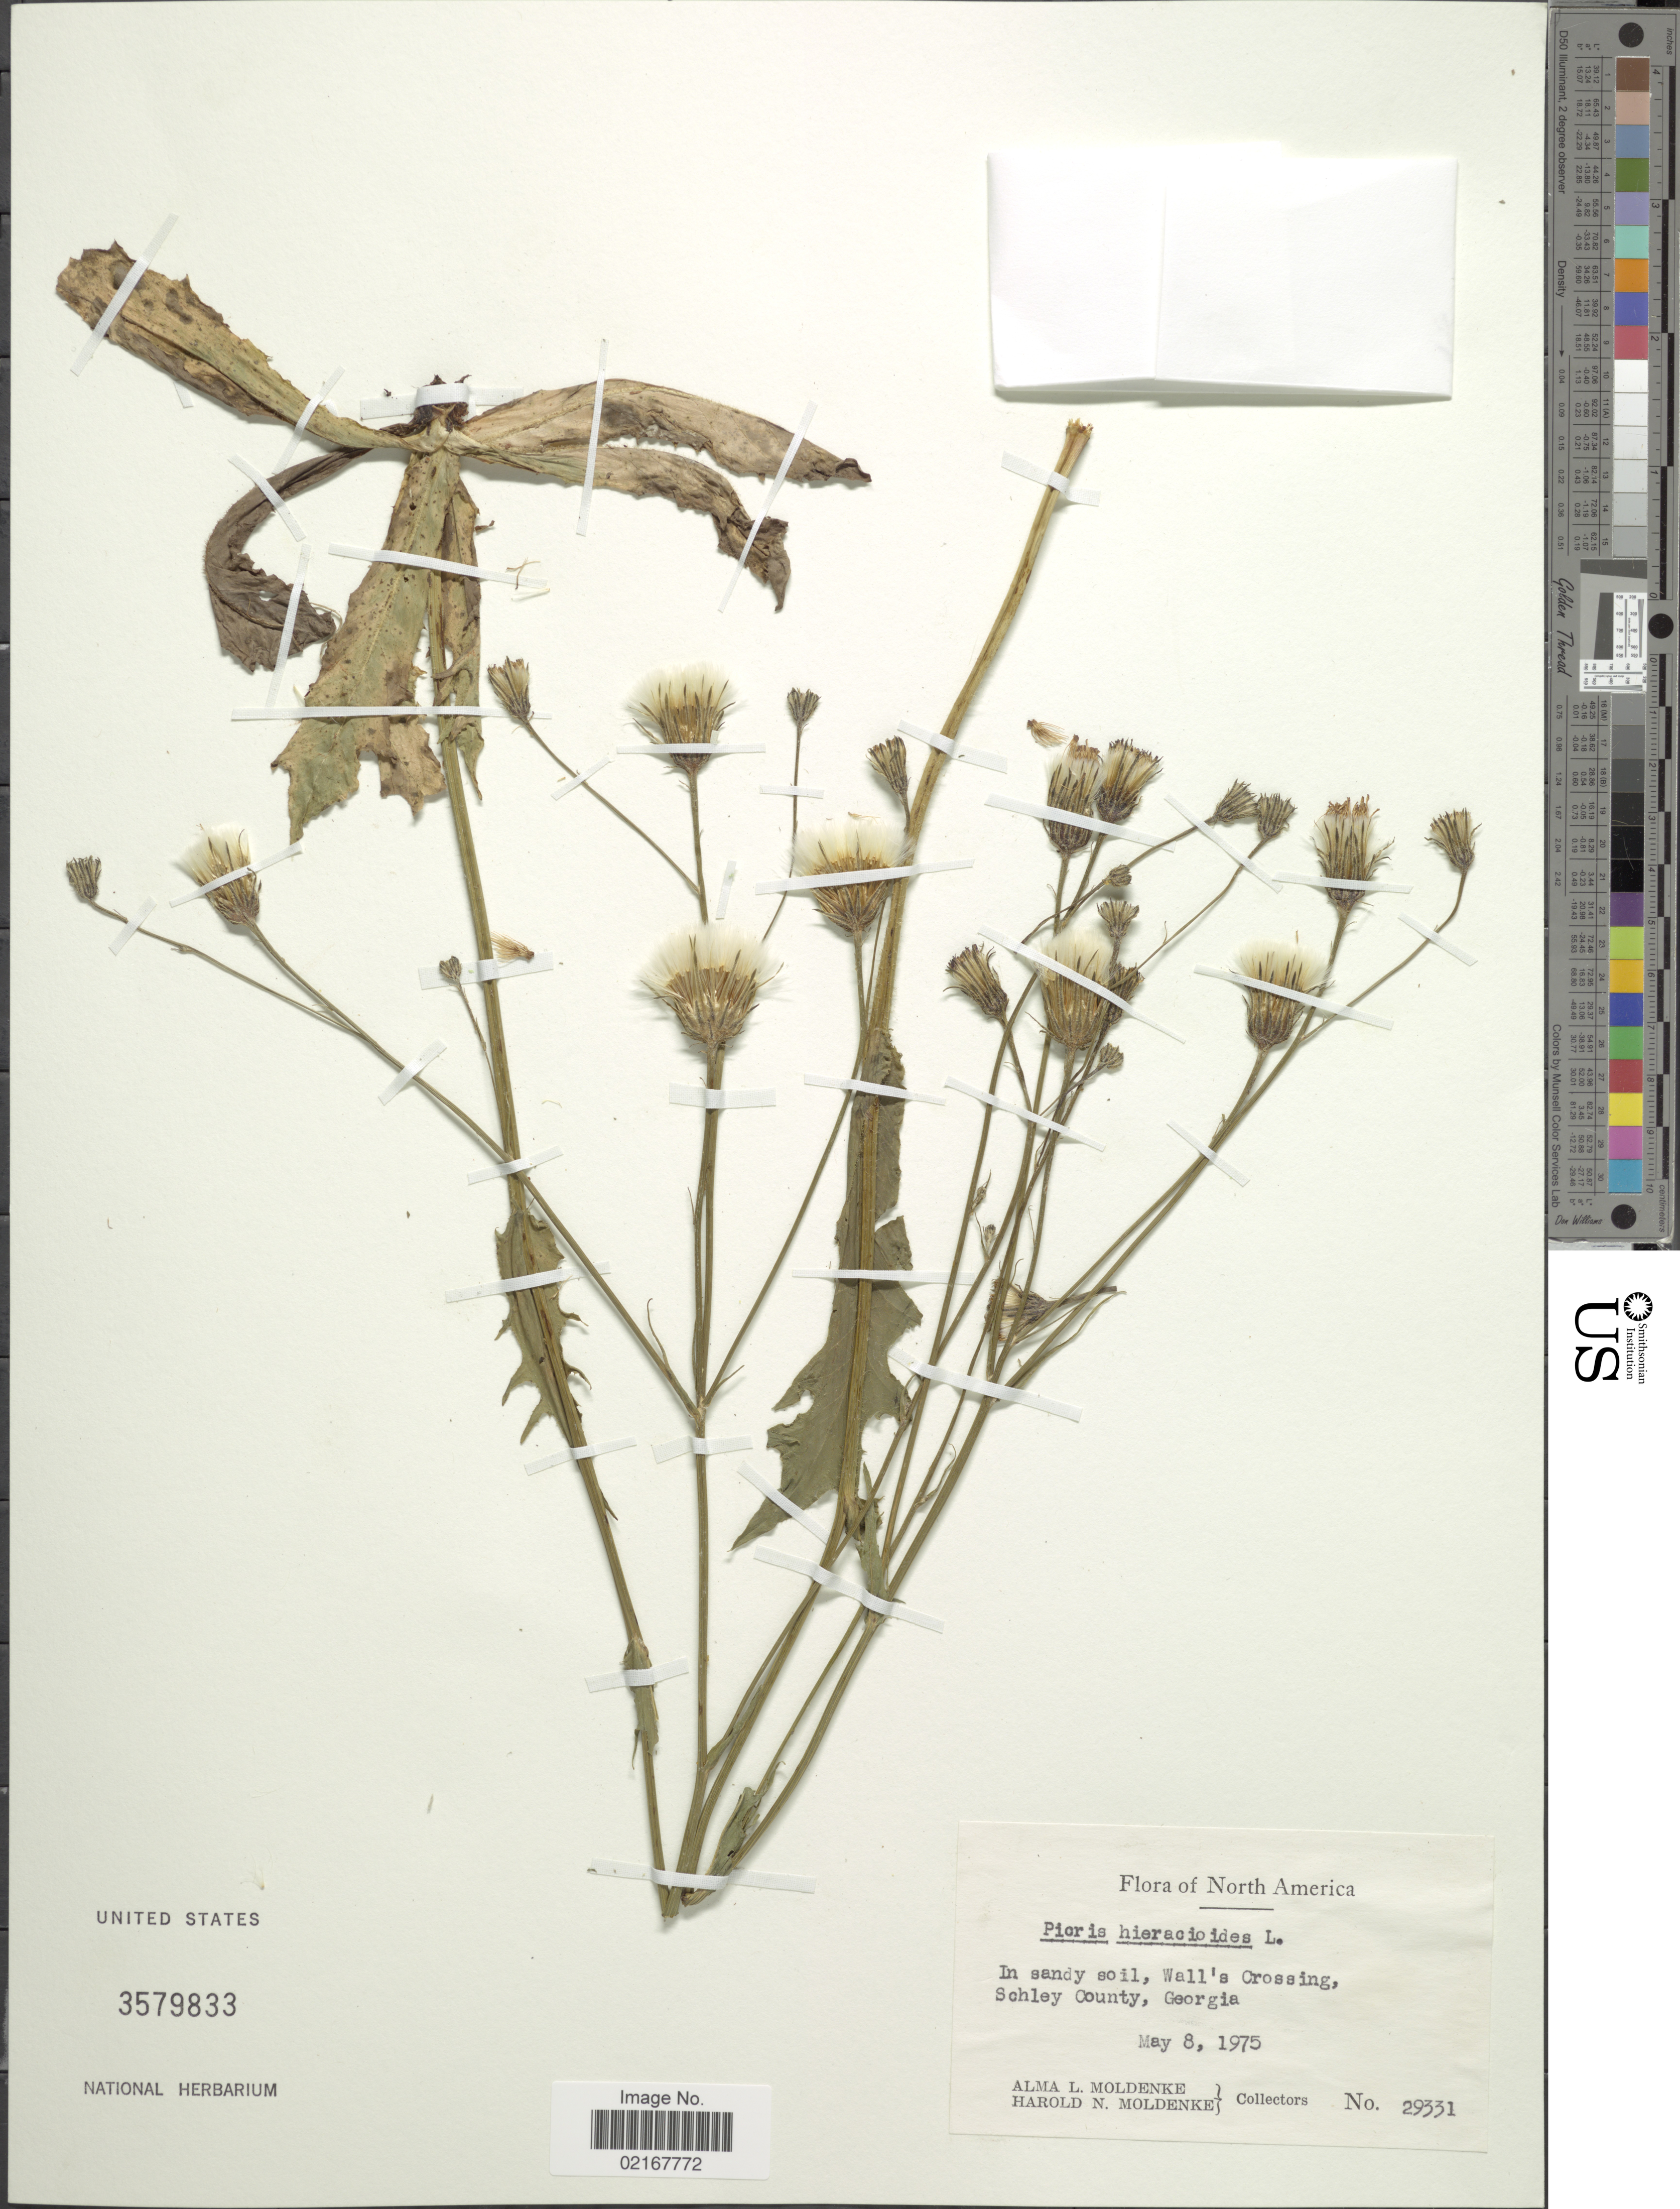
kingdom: Plantae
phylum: Tracheophyta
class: Magnoliopsida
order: Asterales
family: Asteraceae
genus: Picris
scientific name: Picris hieracioides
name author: L.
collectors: A. L. Moldenke & H. N. Moldenke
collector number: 29331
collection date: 1975-05-08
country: United States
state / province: Georgia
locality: Wall's Crossing, Schley County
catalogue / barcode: US 3579833